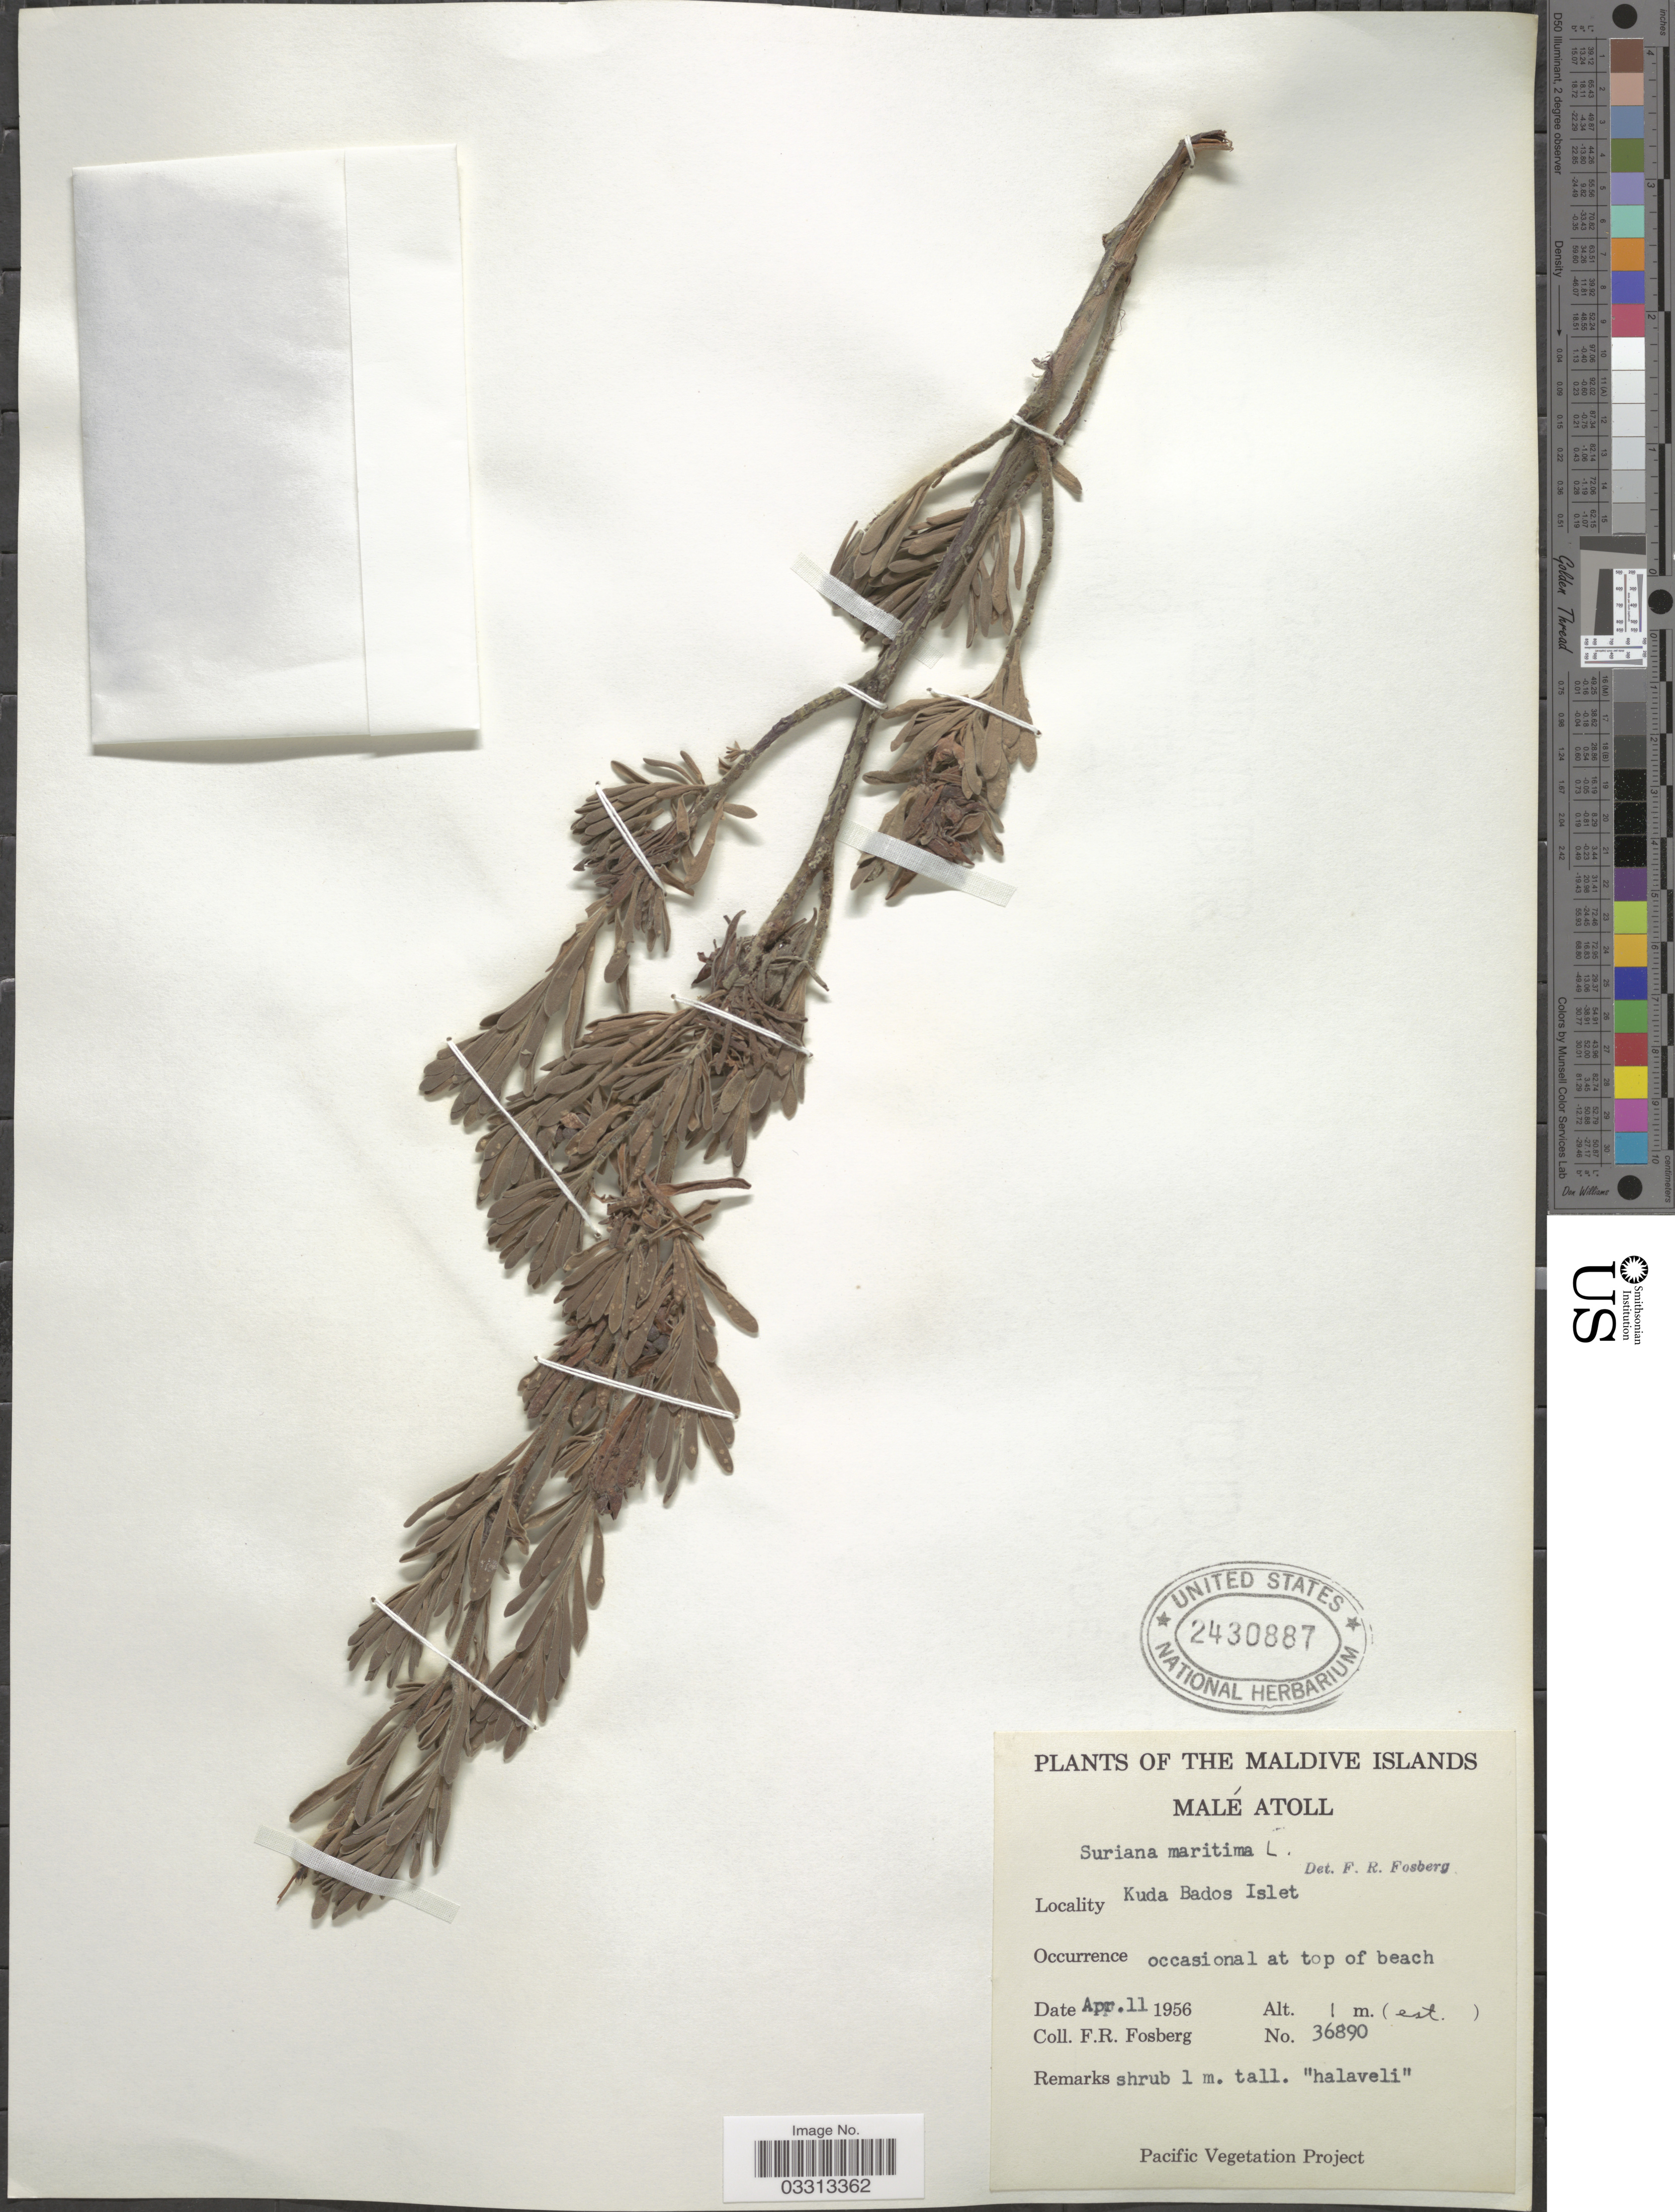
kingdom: Plantae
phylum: Tracheophyta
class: Magnoliopsida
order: Fabales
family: Surianaceae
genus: Suriana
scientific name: Suriana maritima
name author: L.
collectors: F. R. Fosberg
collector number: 36890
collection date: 1956-04-11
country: Maldive Islands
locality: Malé Atoll. Kuda Bados Islet.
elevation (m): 1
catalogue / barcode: US 2430887